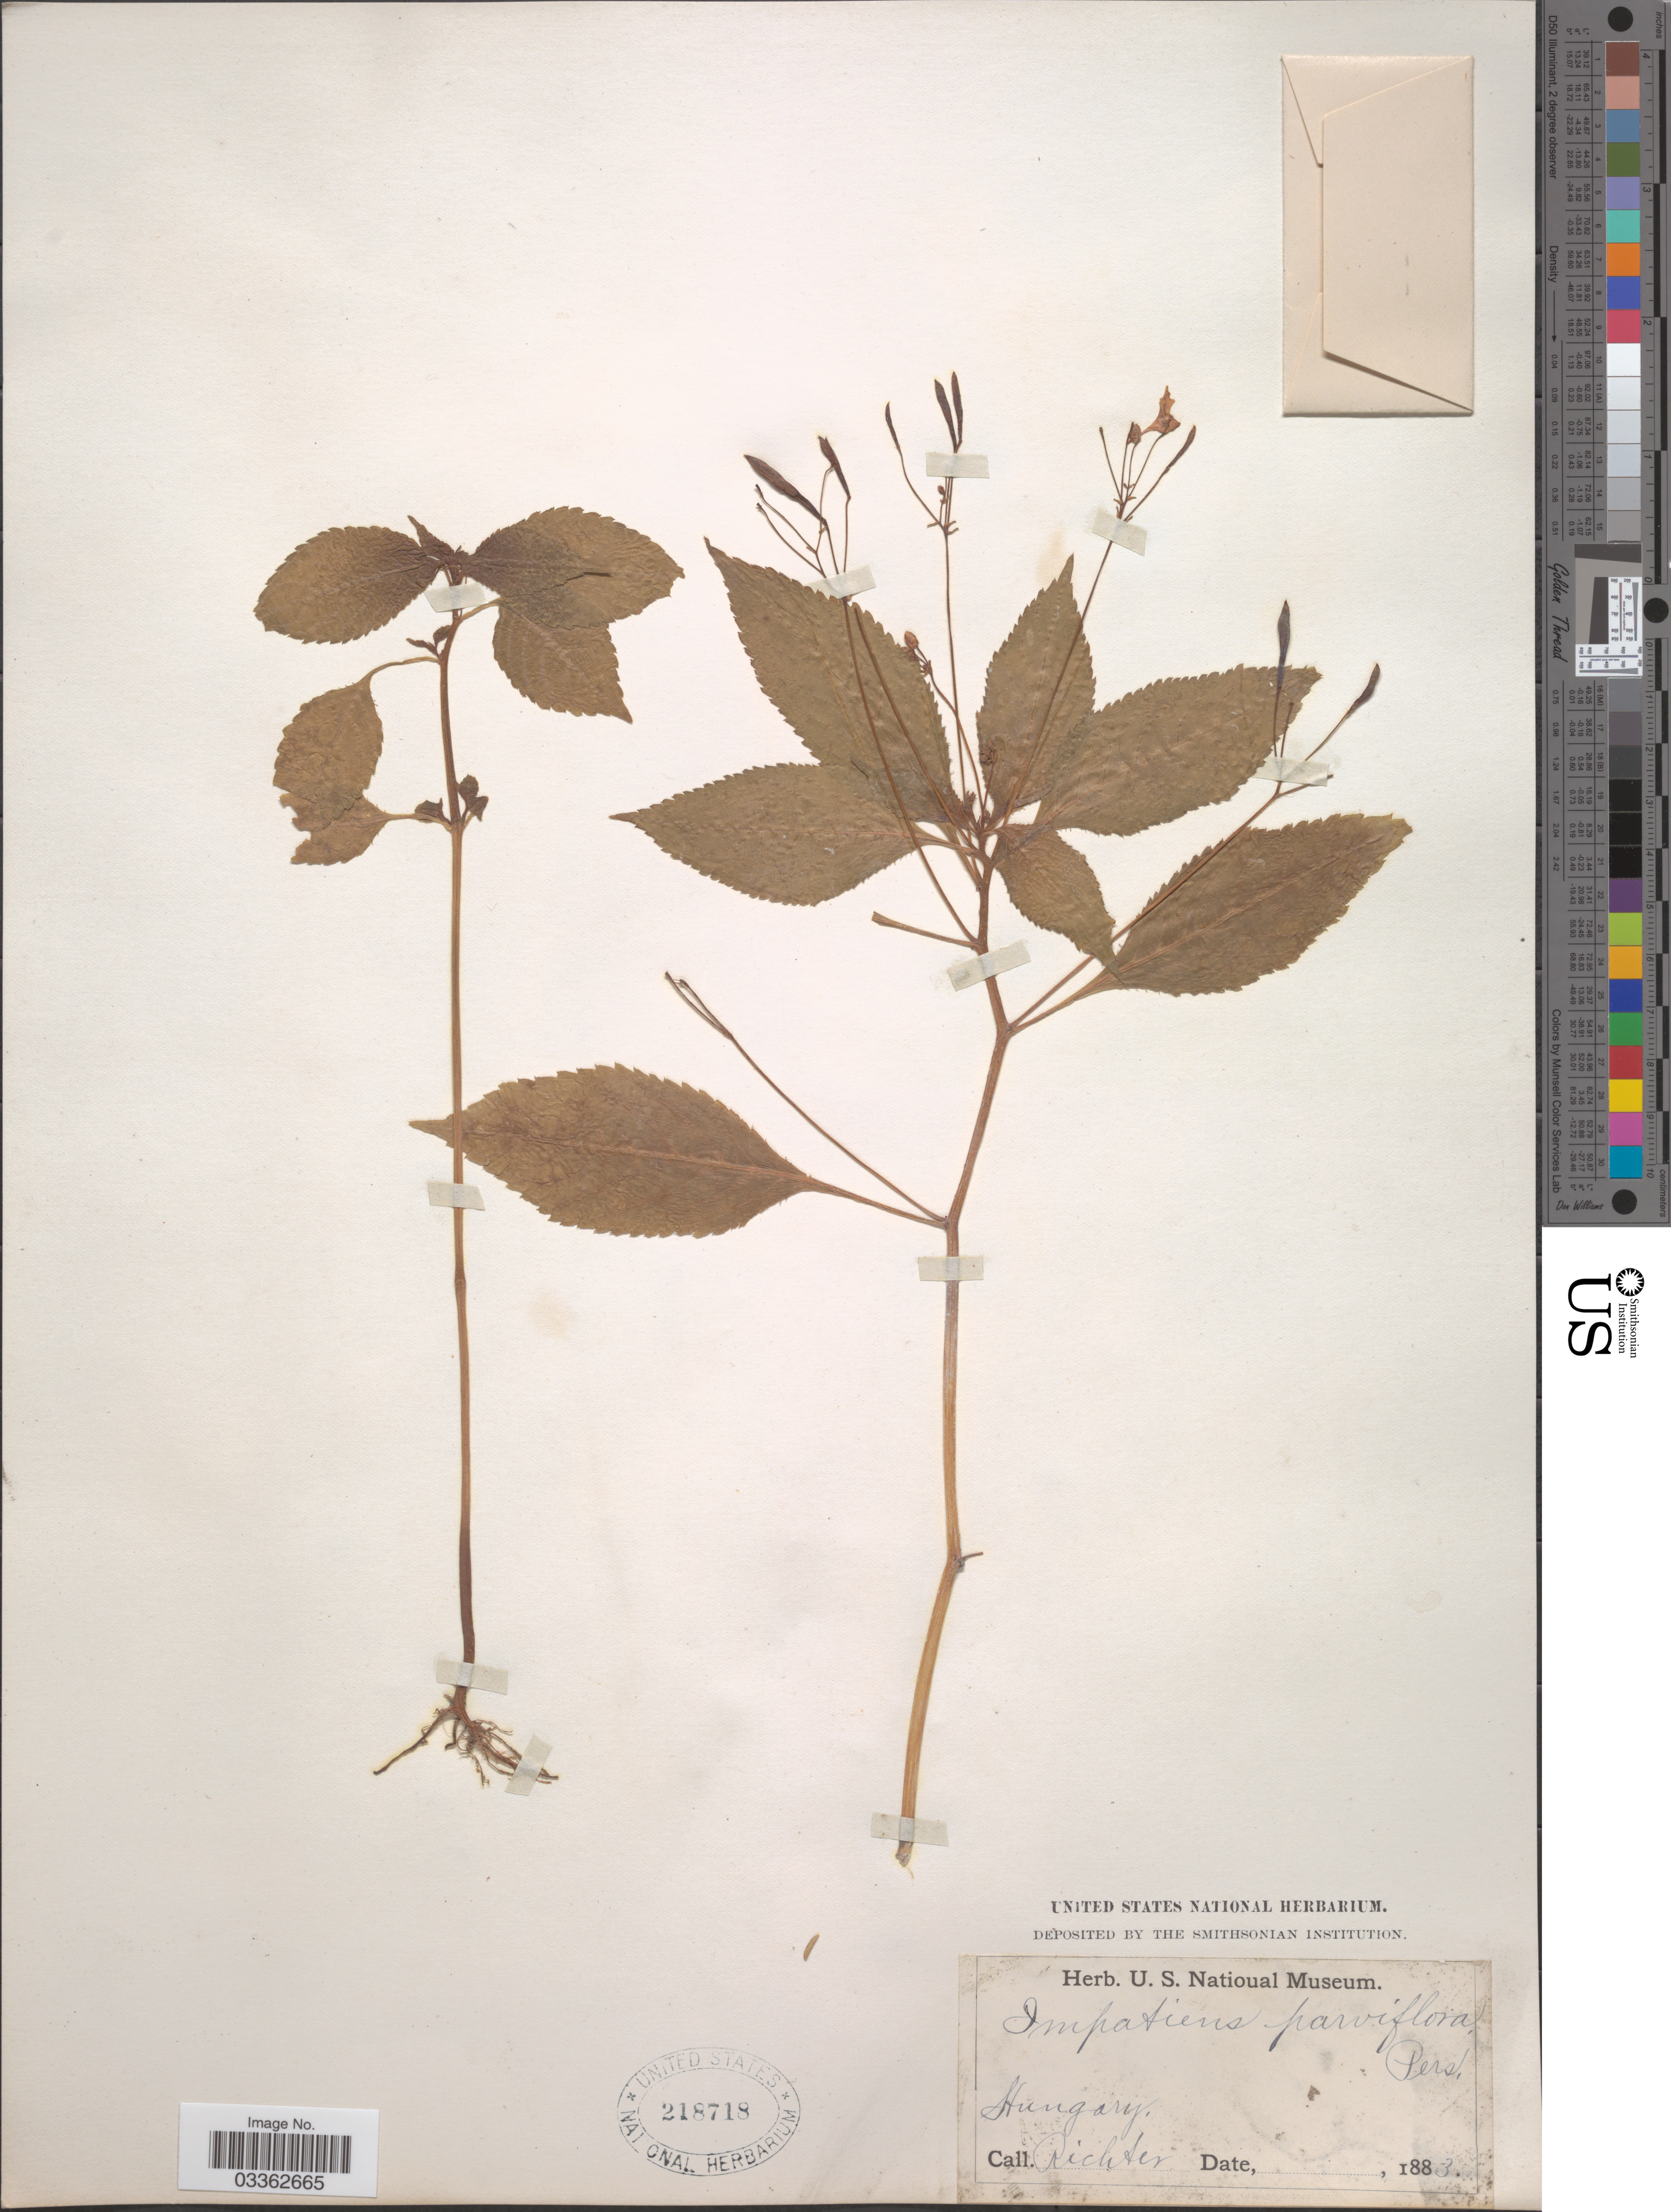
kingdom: Plantae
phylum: Tracheophyta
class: Magnoliopsida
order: Ericales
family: Balsaminaceae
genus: Impatiens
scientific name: Impatiens parviflora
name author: DC.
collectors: -- Richter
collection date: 1883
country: Hungary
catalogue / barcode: US 218718